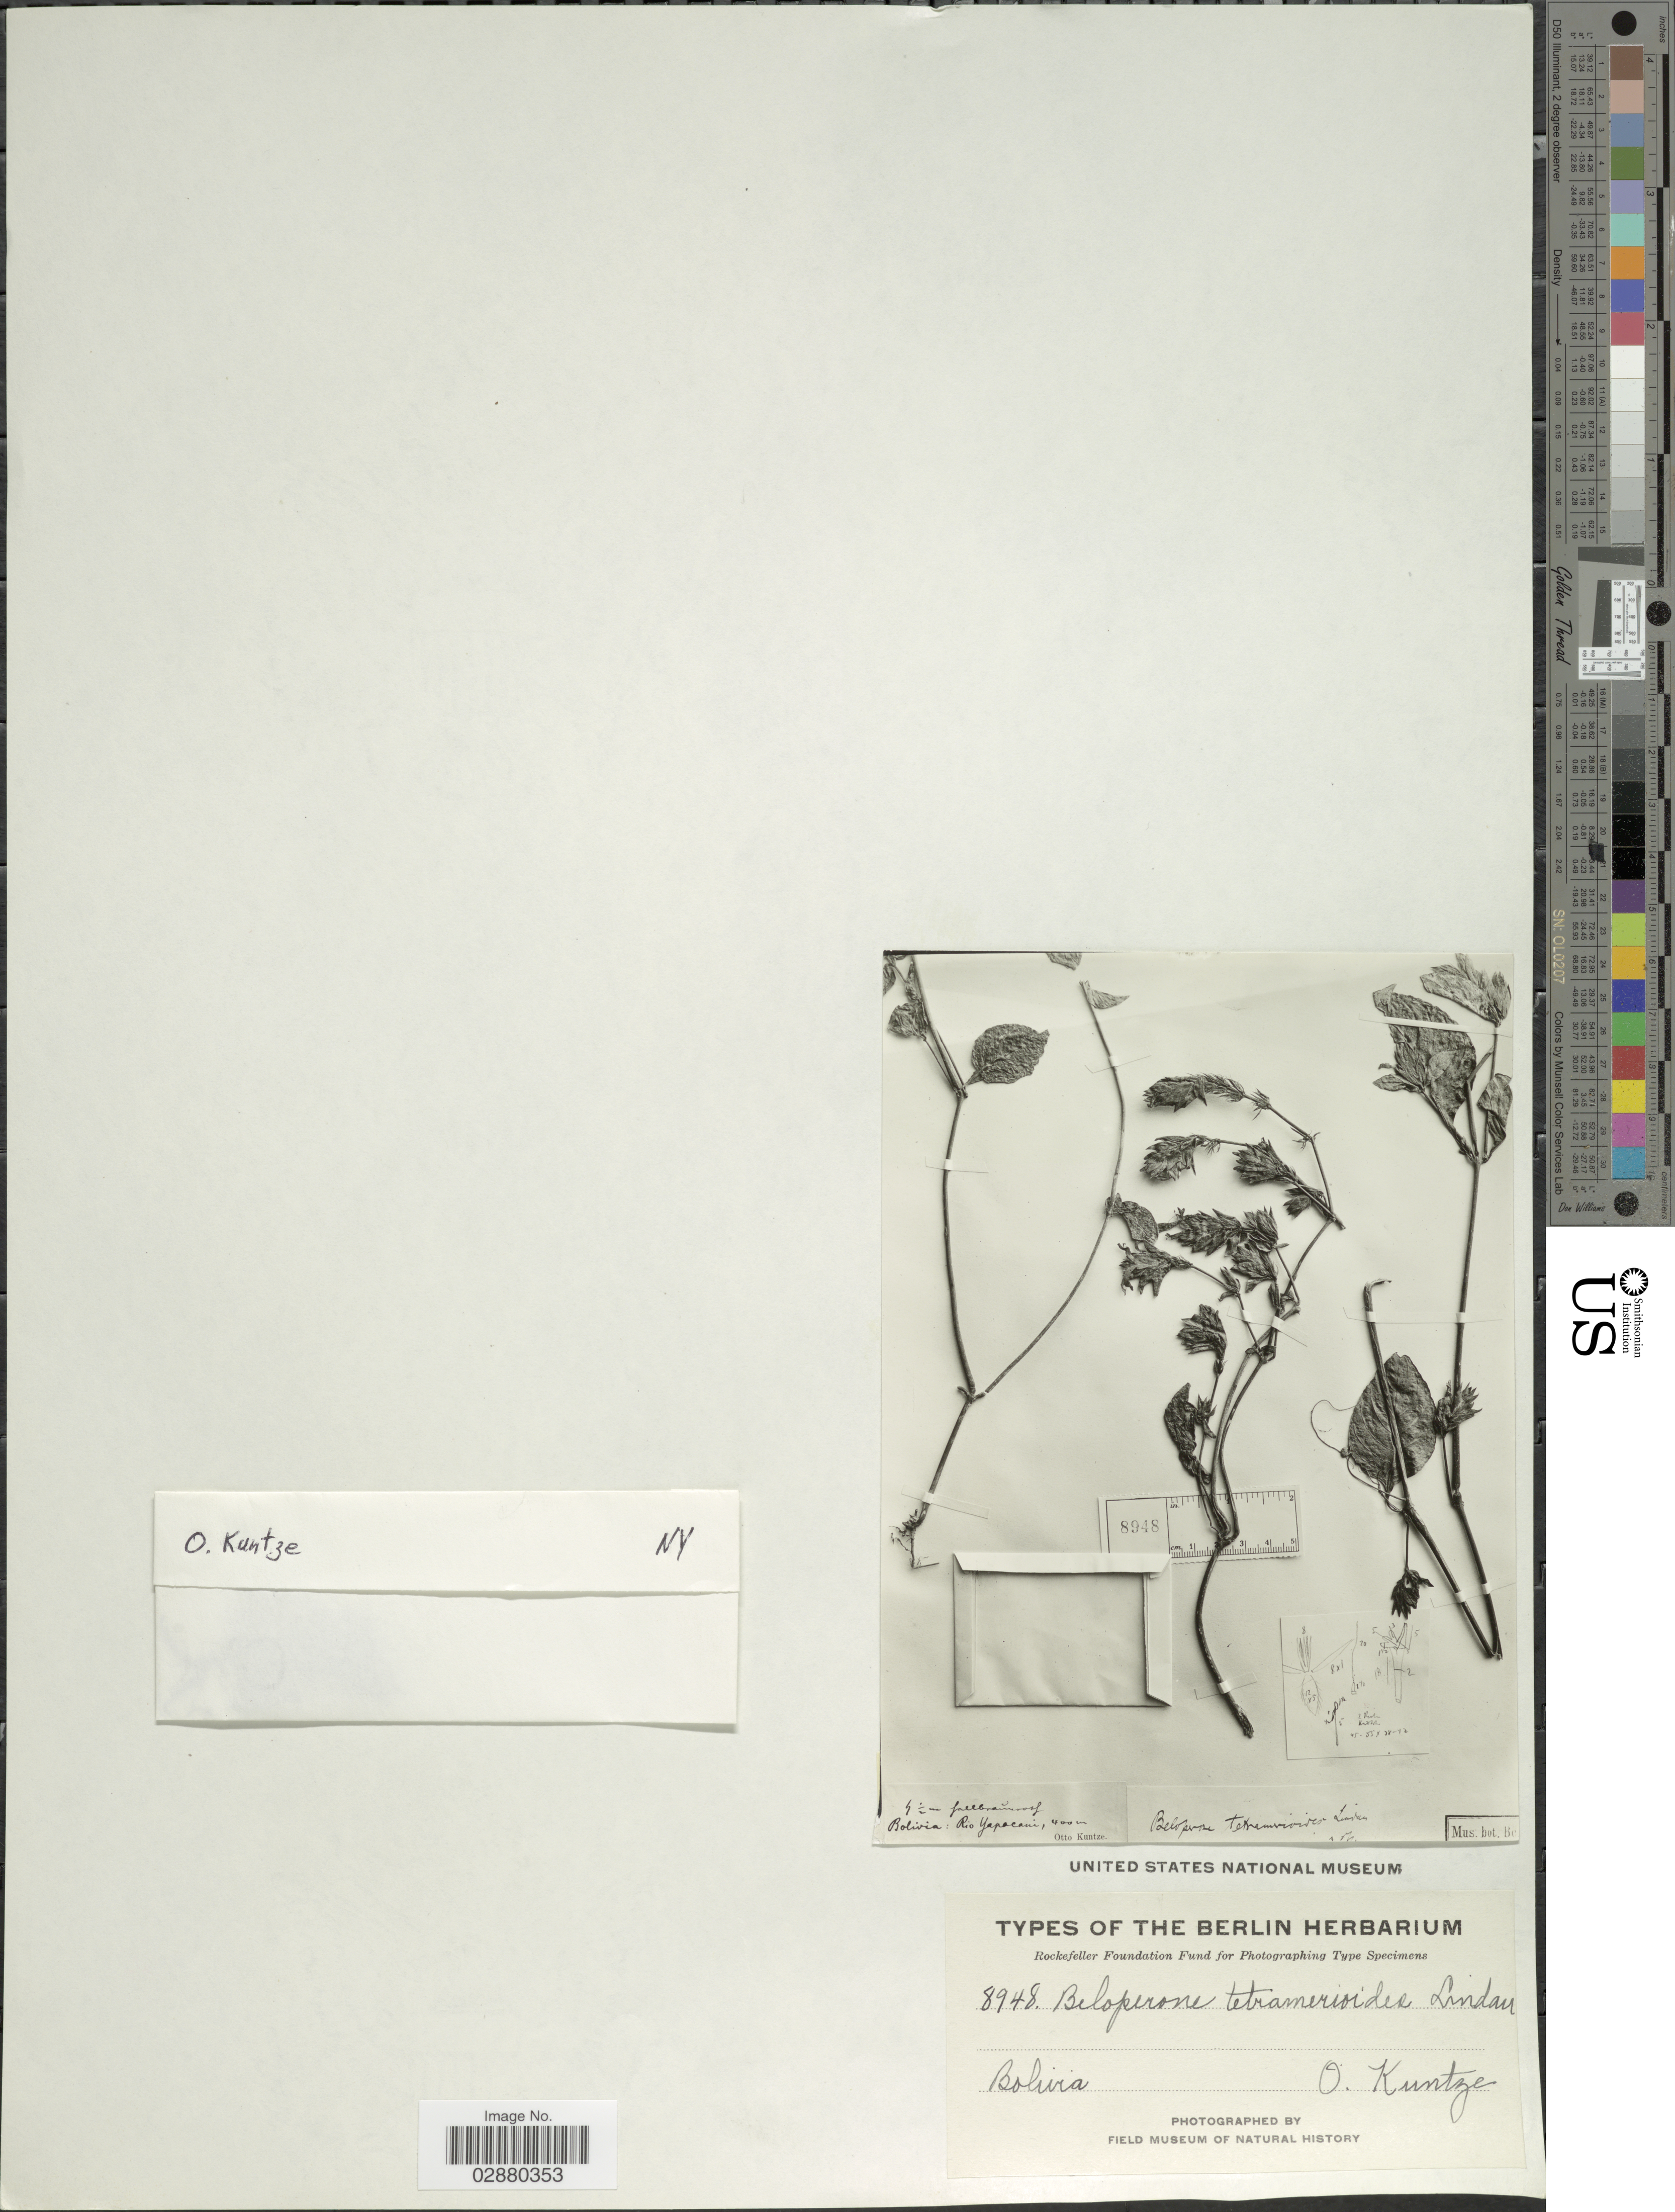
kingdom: Plantae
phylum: Tracheophyta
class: Magnoliopsida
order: Lamiales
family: Acanthaceae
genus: Justicia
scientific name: Justicia ramulosa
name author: (Morong) V.A.W. Graham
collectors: C.E.O. Kuntze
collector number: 8948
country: Bolivia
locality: Rio Yapacani.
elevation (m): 400